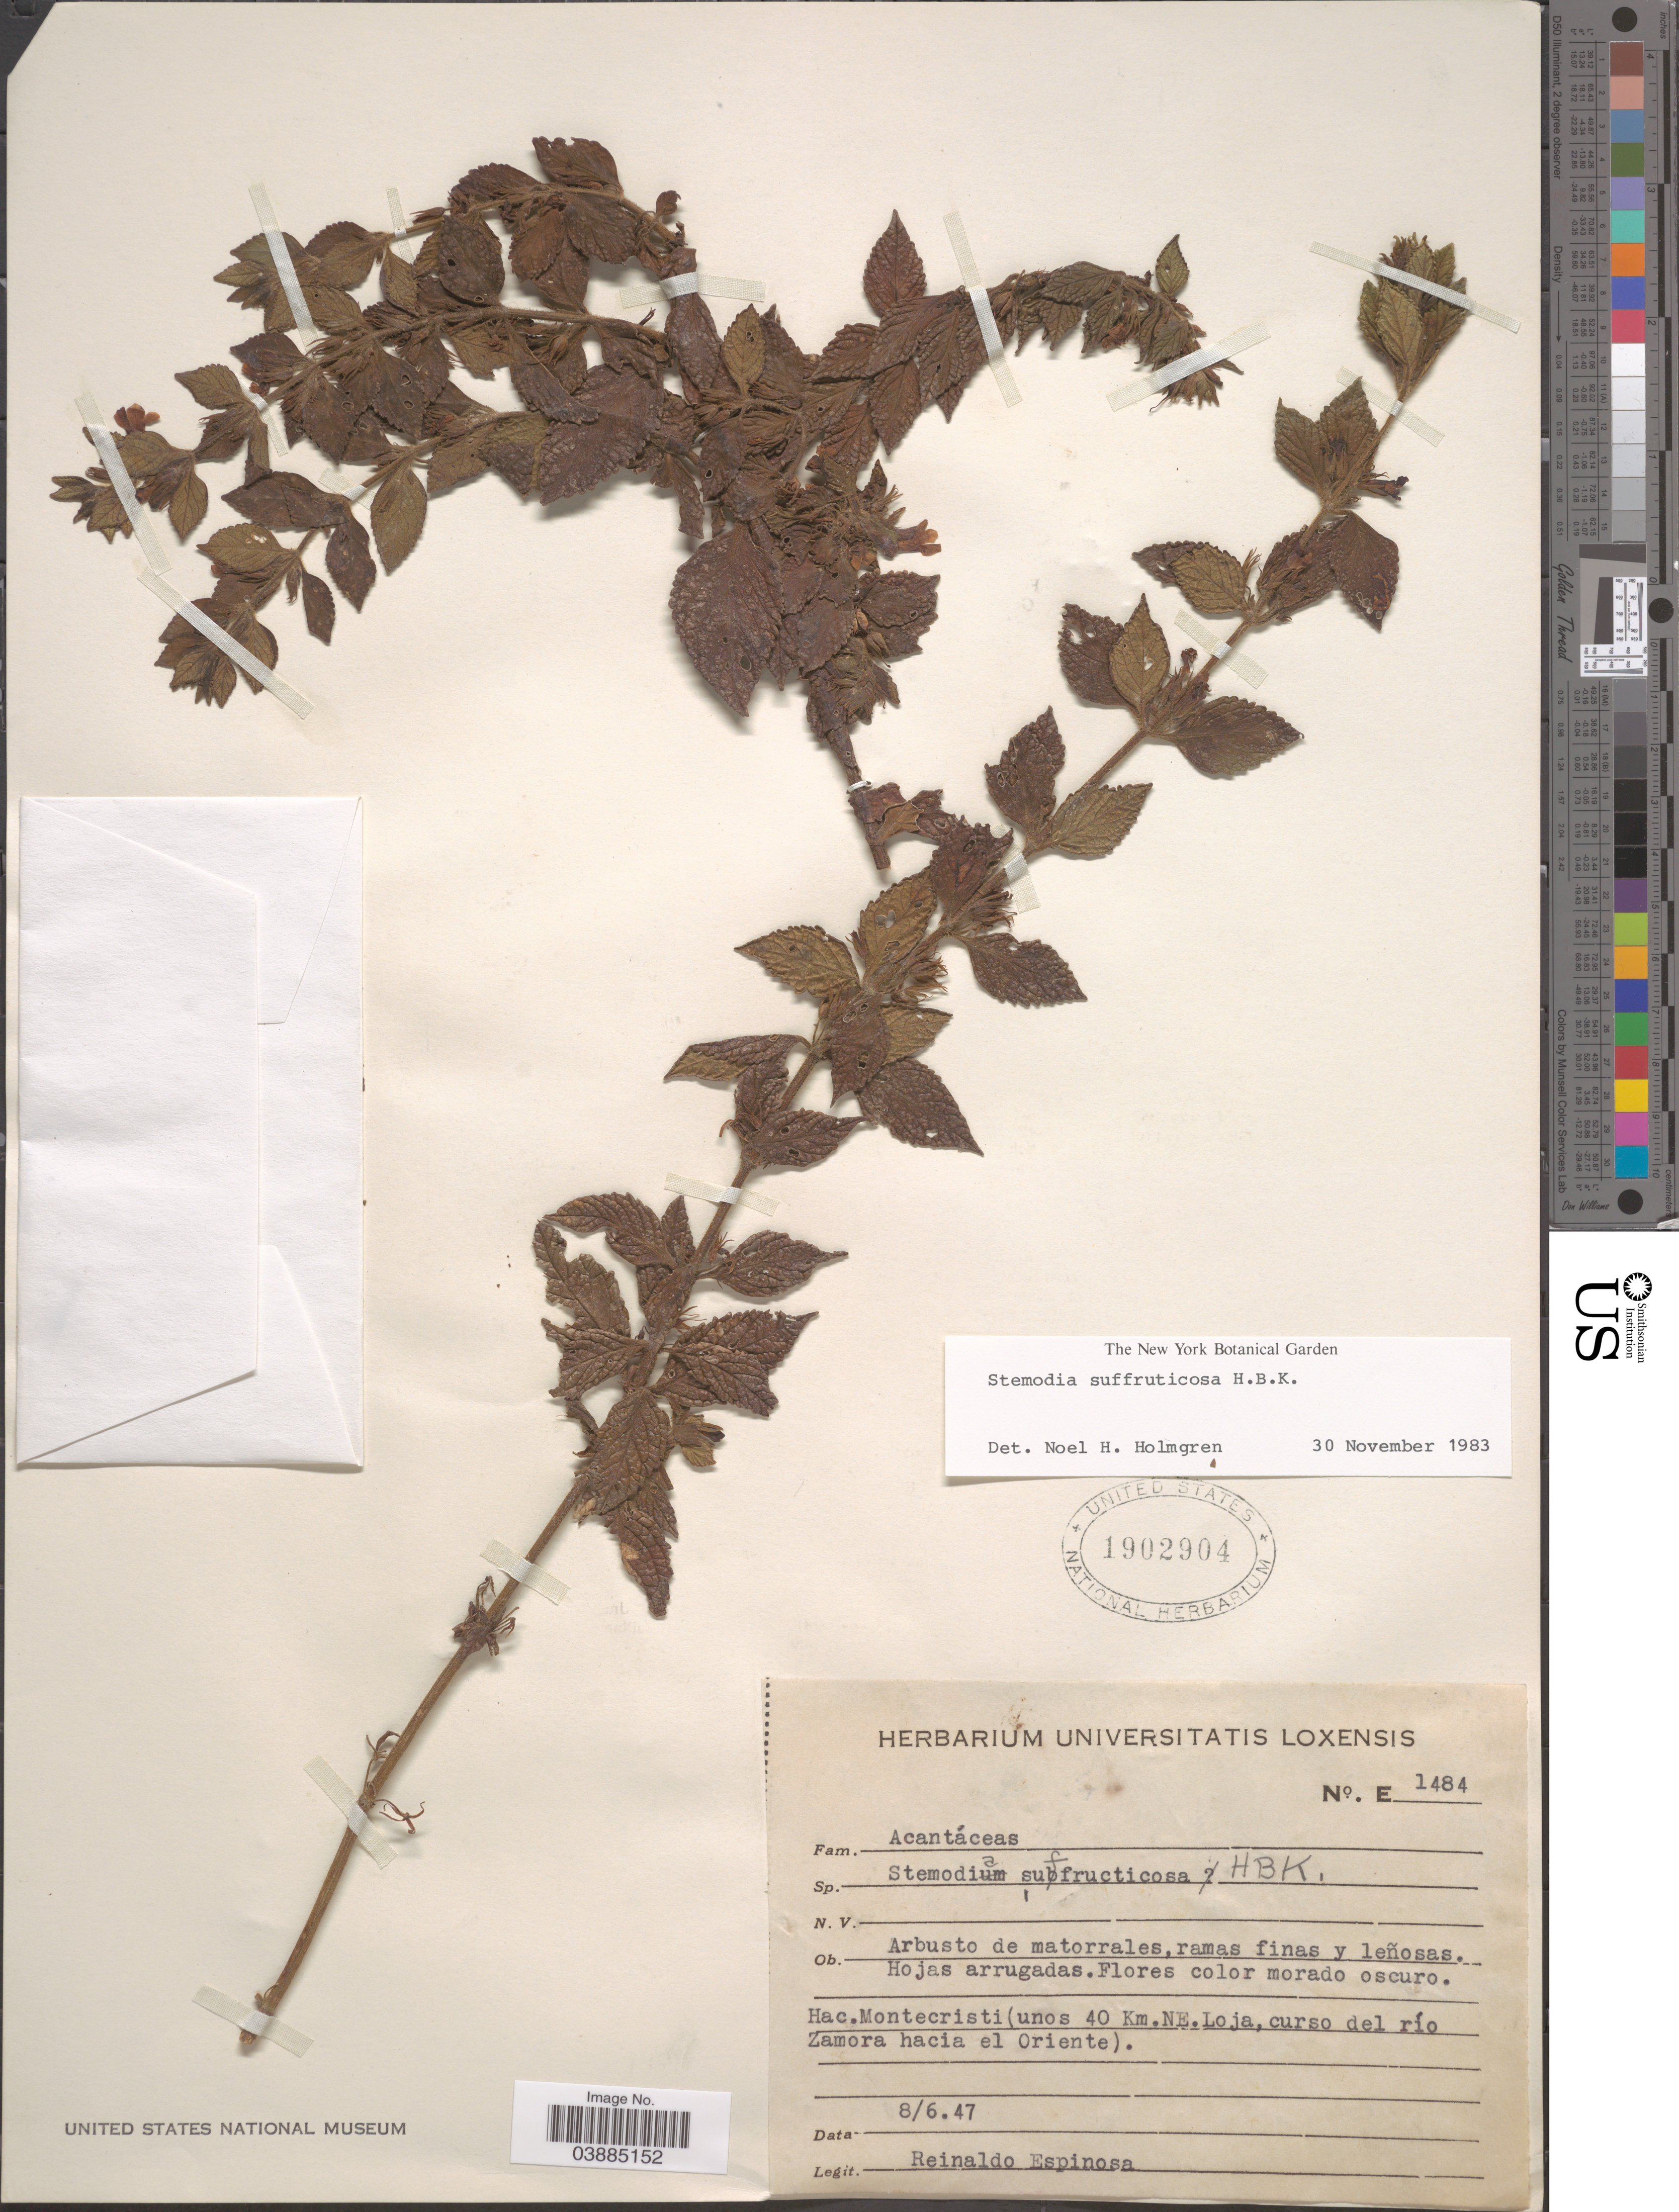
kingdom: Plantae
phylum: Tracheophyta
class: Magnoliopsida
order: Lamiales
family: Plantaginaceae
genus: Stemodia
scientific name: Stemodia suffruticosa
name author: Kunth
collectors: R. Espinosa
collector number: E 1484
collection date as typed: Transcribed d/m/y: 8/6/47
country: Ecuador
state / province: Loja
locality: Montecristi (unos 40 KM. NE. Loja, curso del río Zamora hacia el Oriente).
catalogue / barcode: US 1902904